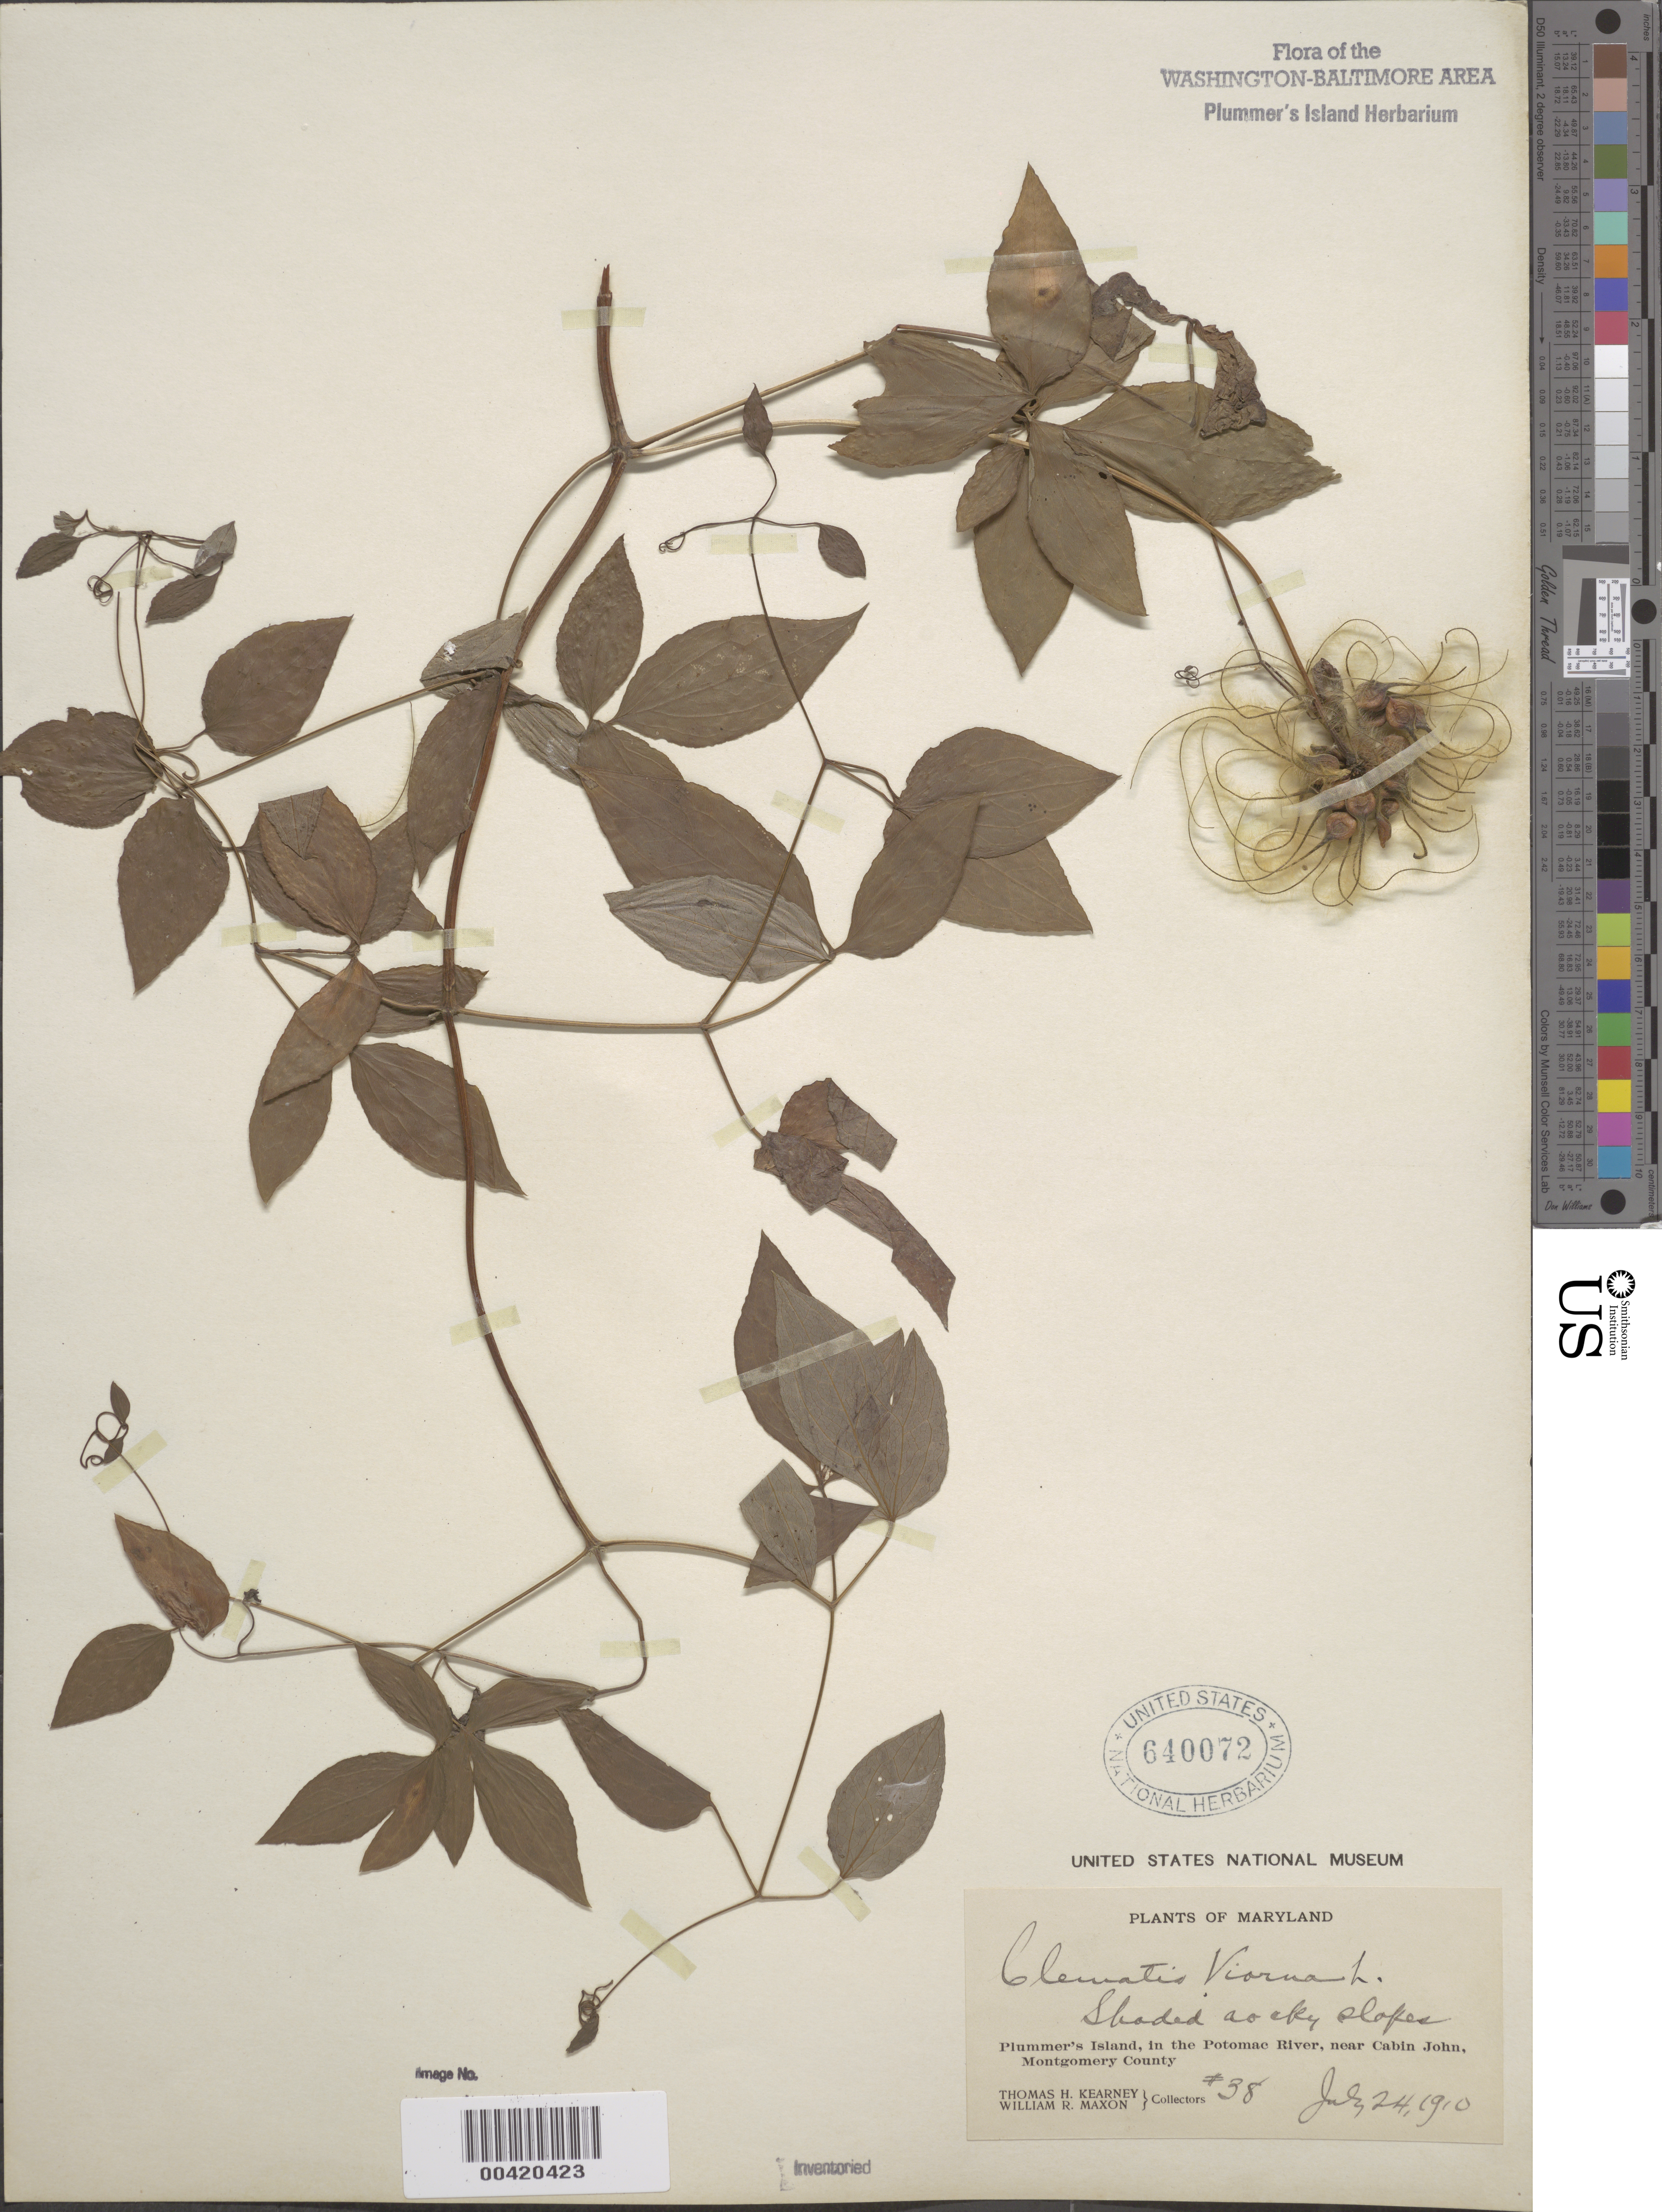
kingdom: Plantae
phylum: Tracheophyta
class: Magnoliopsida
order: Ranunculales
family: Ranunculaceae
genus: Clematis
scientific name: Clematis viorna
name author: L.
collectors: T. H. Kearney & W. R. Maxon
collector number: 38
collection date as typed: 24 Jul 1910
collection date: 1910-07-24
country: United States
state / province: Maryland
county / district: Montgomery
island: Plummers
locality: Plummer's Island C. & O. Canal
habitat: Shaded rockyslopes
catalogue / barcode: US 640072